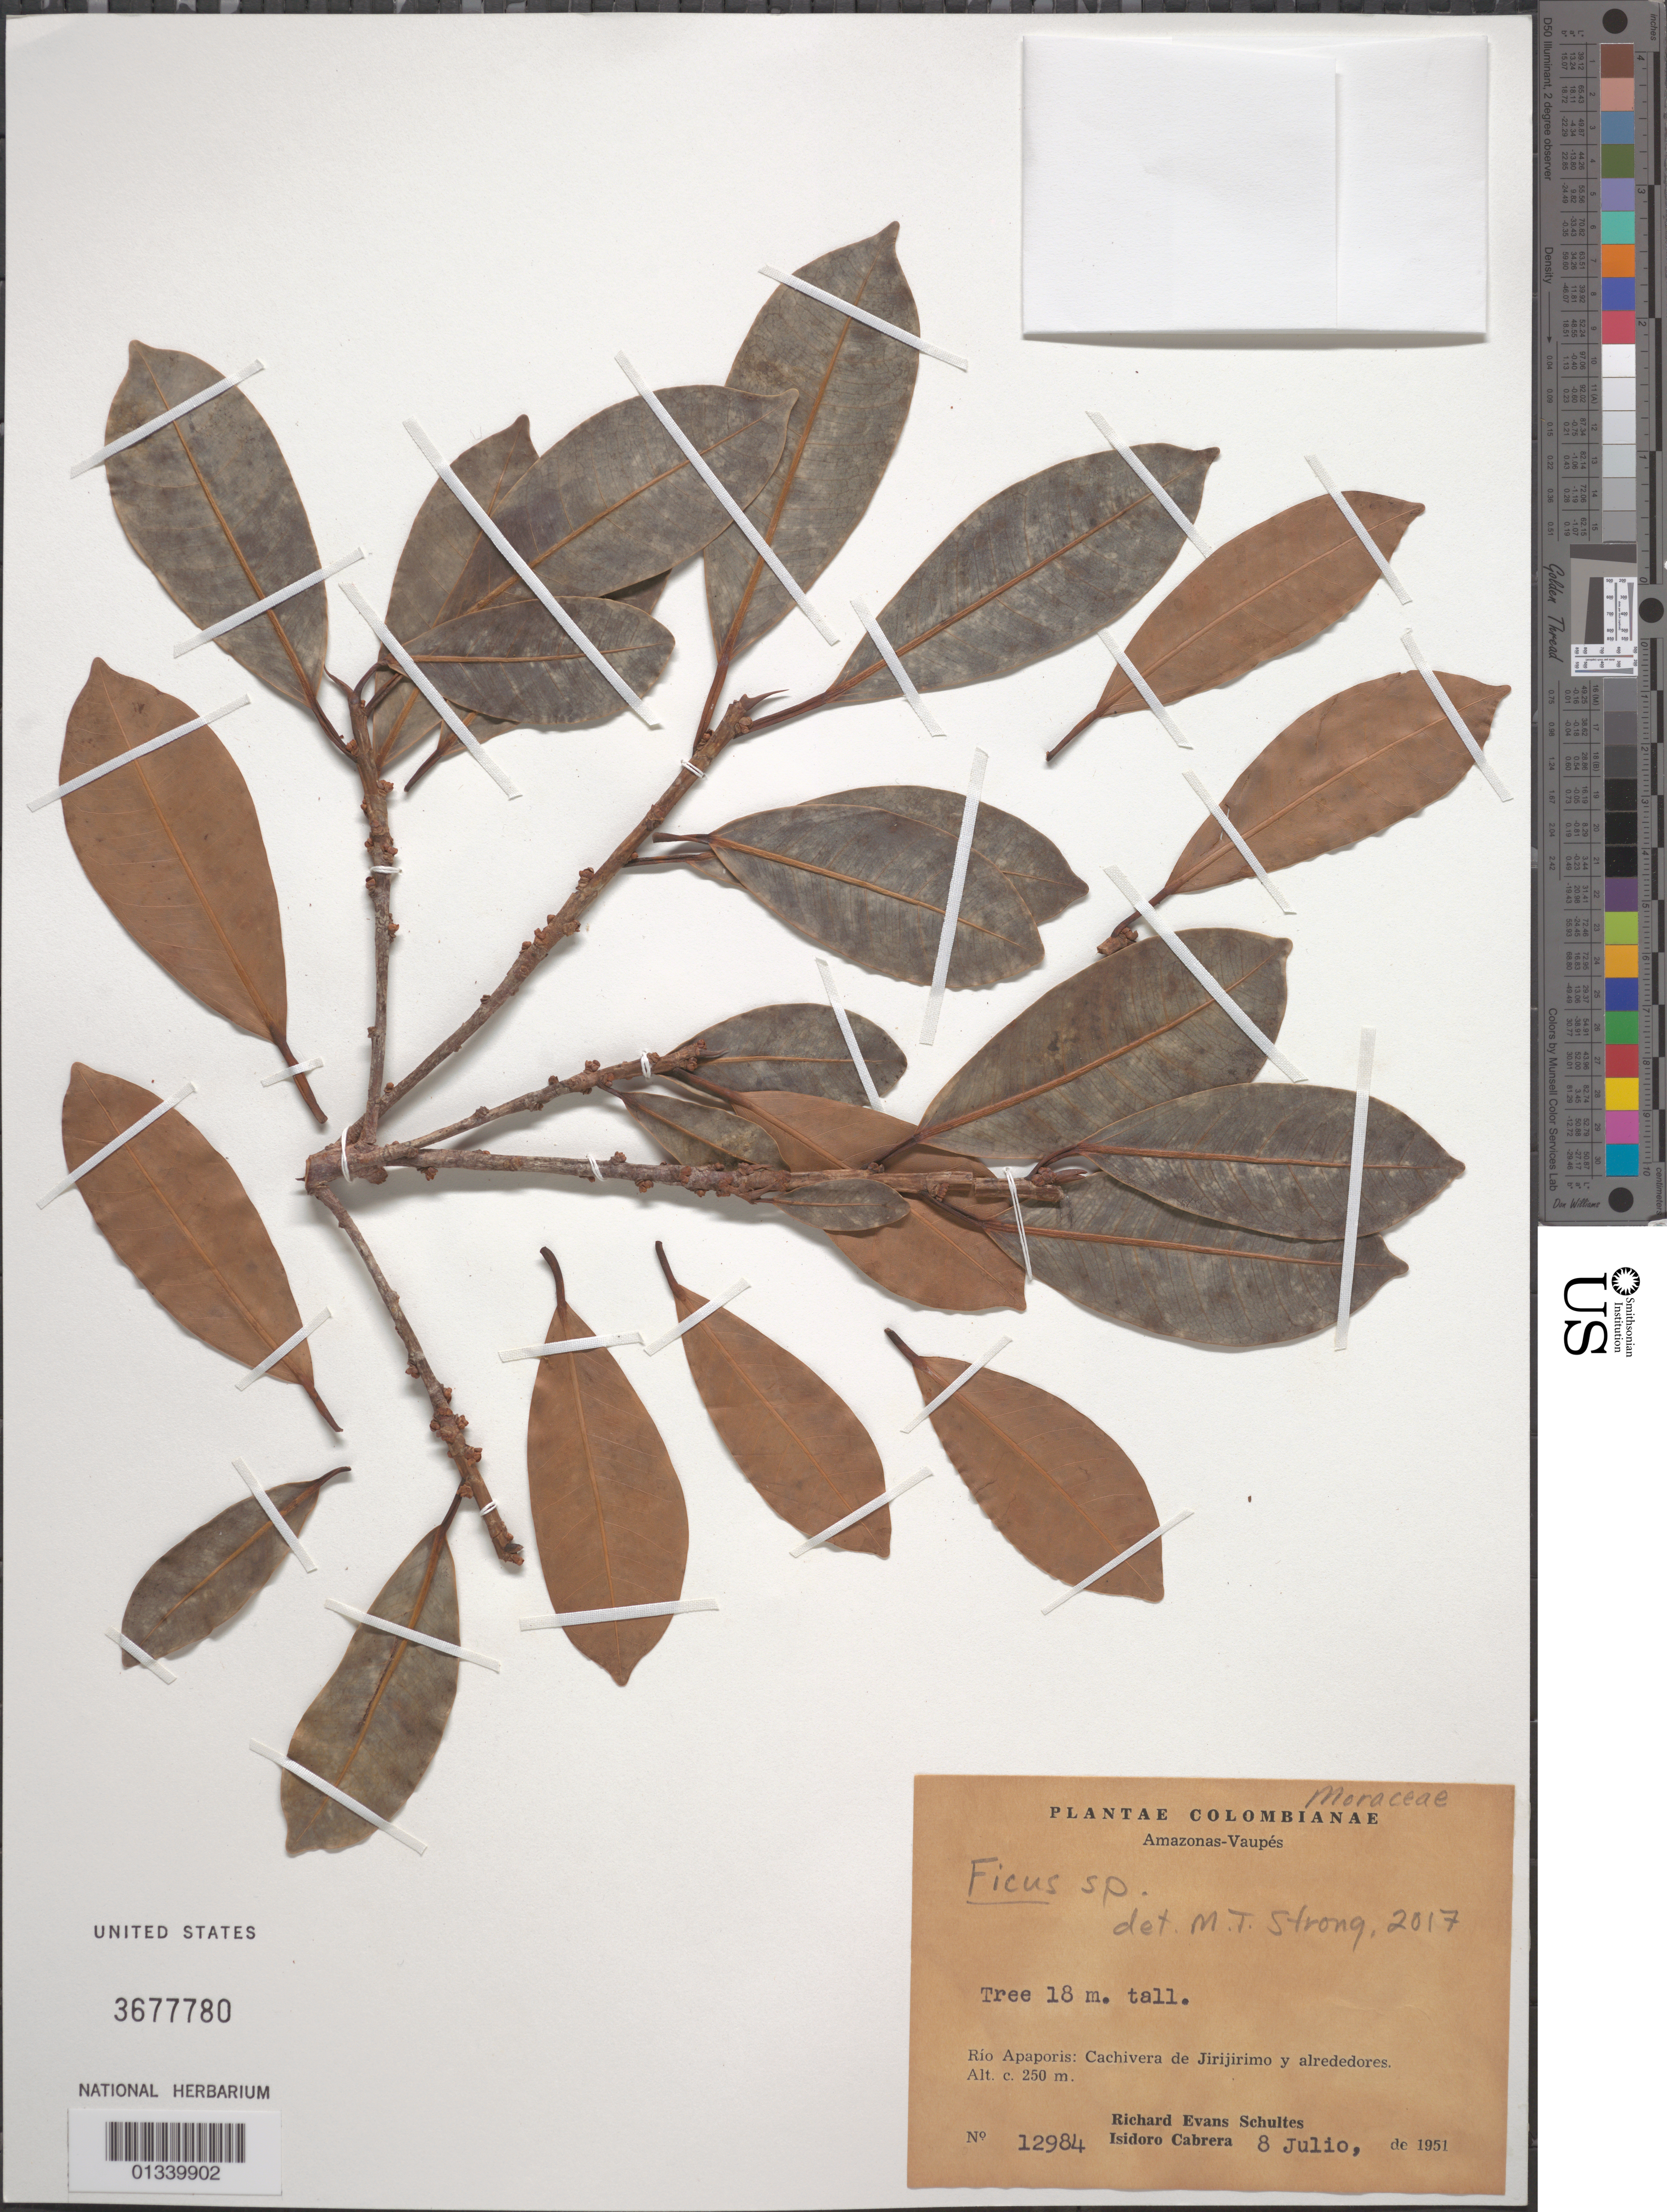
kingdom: Plantae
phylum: Tracheophyta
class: Magnoliopsida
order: Rosales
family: Moraceae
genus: Ficus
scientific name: Ficus mathewsii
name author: (Miq.) Miq.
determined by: Mitidieri, Nicole, (WIS), University of Wisconsin - Madison (UNITED STATES)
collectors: R. E. Schultes & I. Cabrera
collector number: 12984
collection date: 1951-07-08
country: Colombia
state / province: Amazonas / Vaupés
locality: Rio Apaporis: Cachivera de Jirijirimo y alrededores.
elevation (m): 250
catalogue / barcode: US 3677780